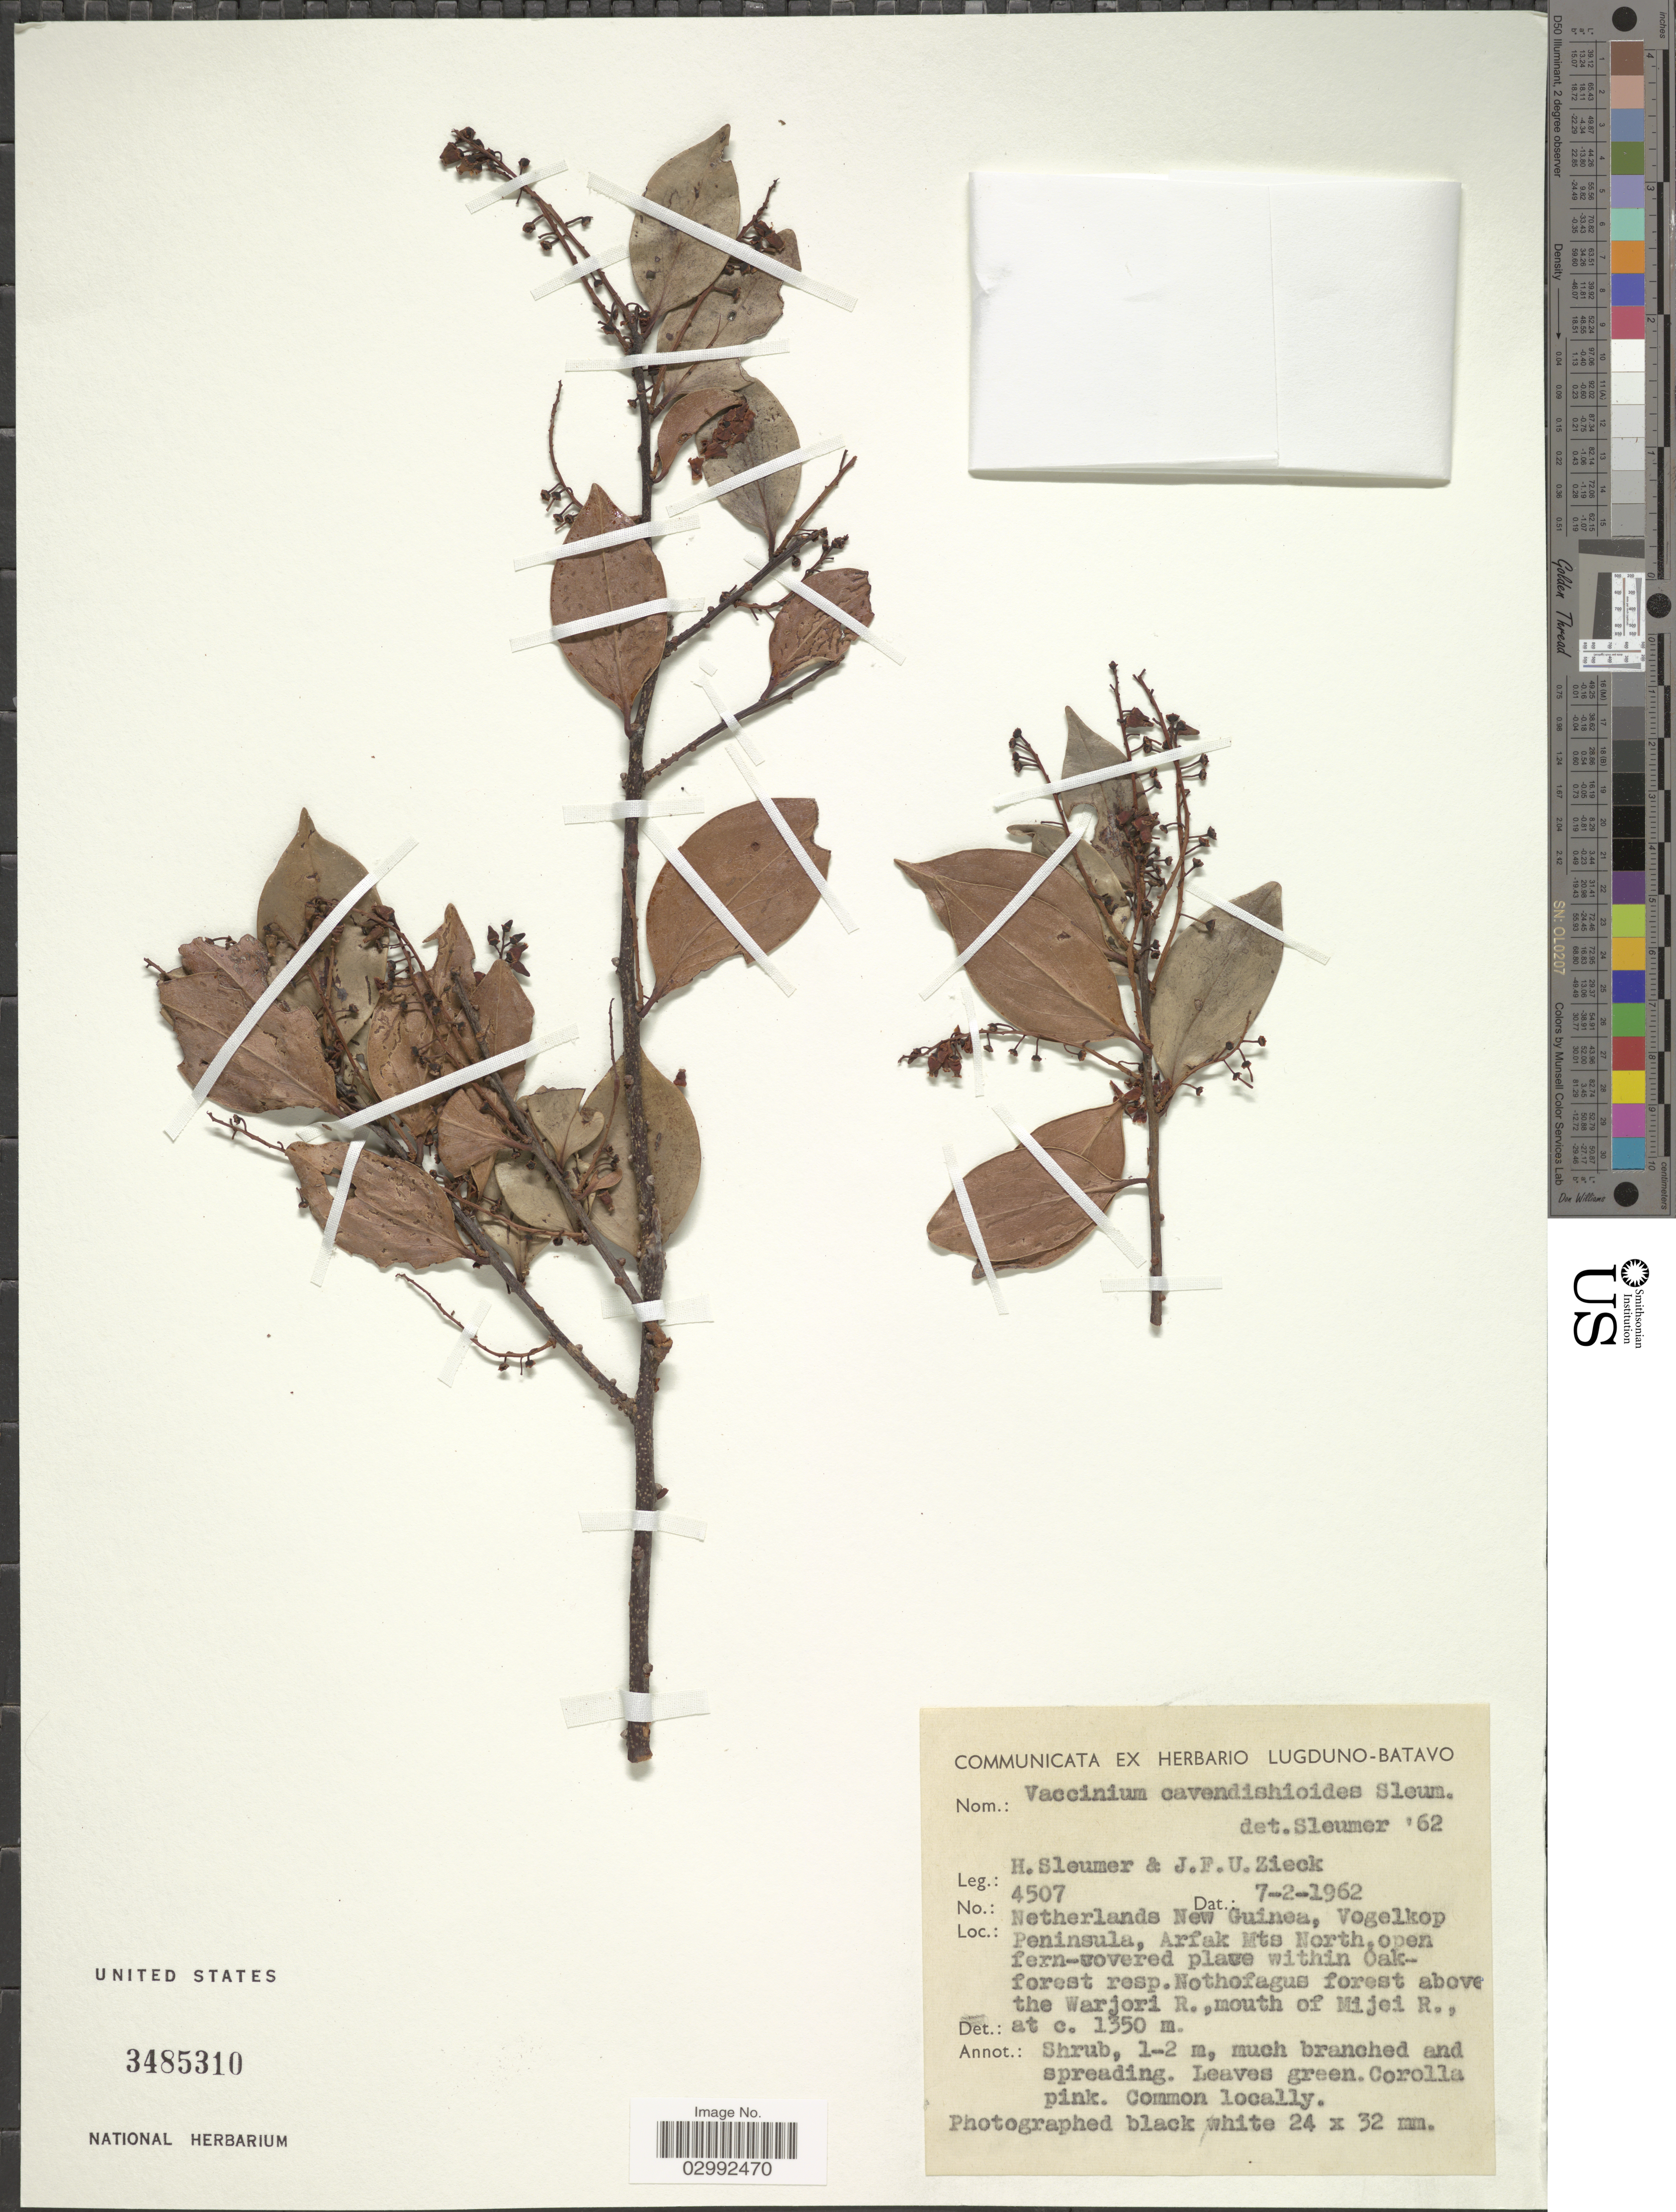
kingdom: Plantae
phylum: Tracheophyta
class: Magnoliopsida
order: Ericales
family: Ericaceae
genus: Vaccinium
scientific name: Vaccinium cavendishioides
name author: Sleumer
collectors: H. O. Sleumer & J. Zieck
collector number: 4507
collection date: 1962-02-07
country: Indonesia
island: New Guinea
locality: Netherlands New Guinea, Vogelkop Peninsula, Arfak Mts North, above the Warjori R., mouth of Mijei R.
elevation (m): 1350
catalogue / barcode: US 3485310